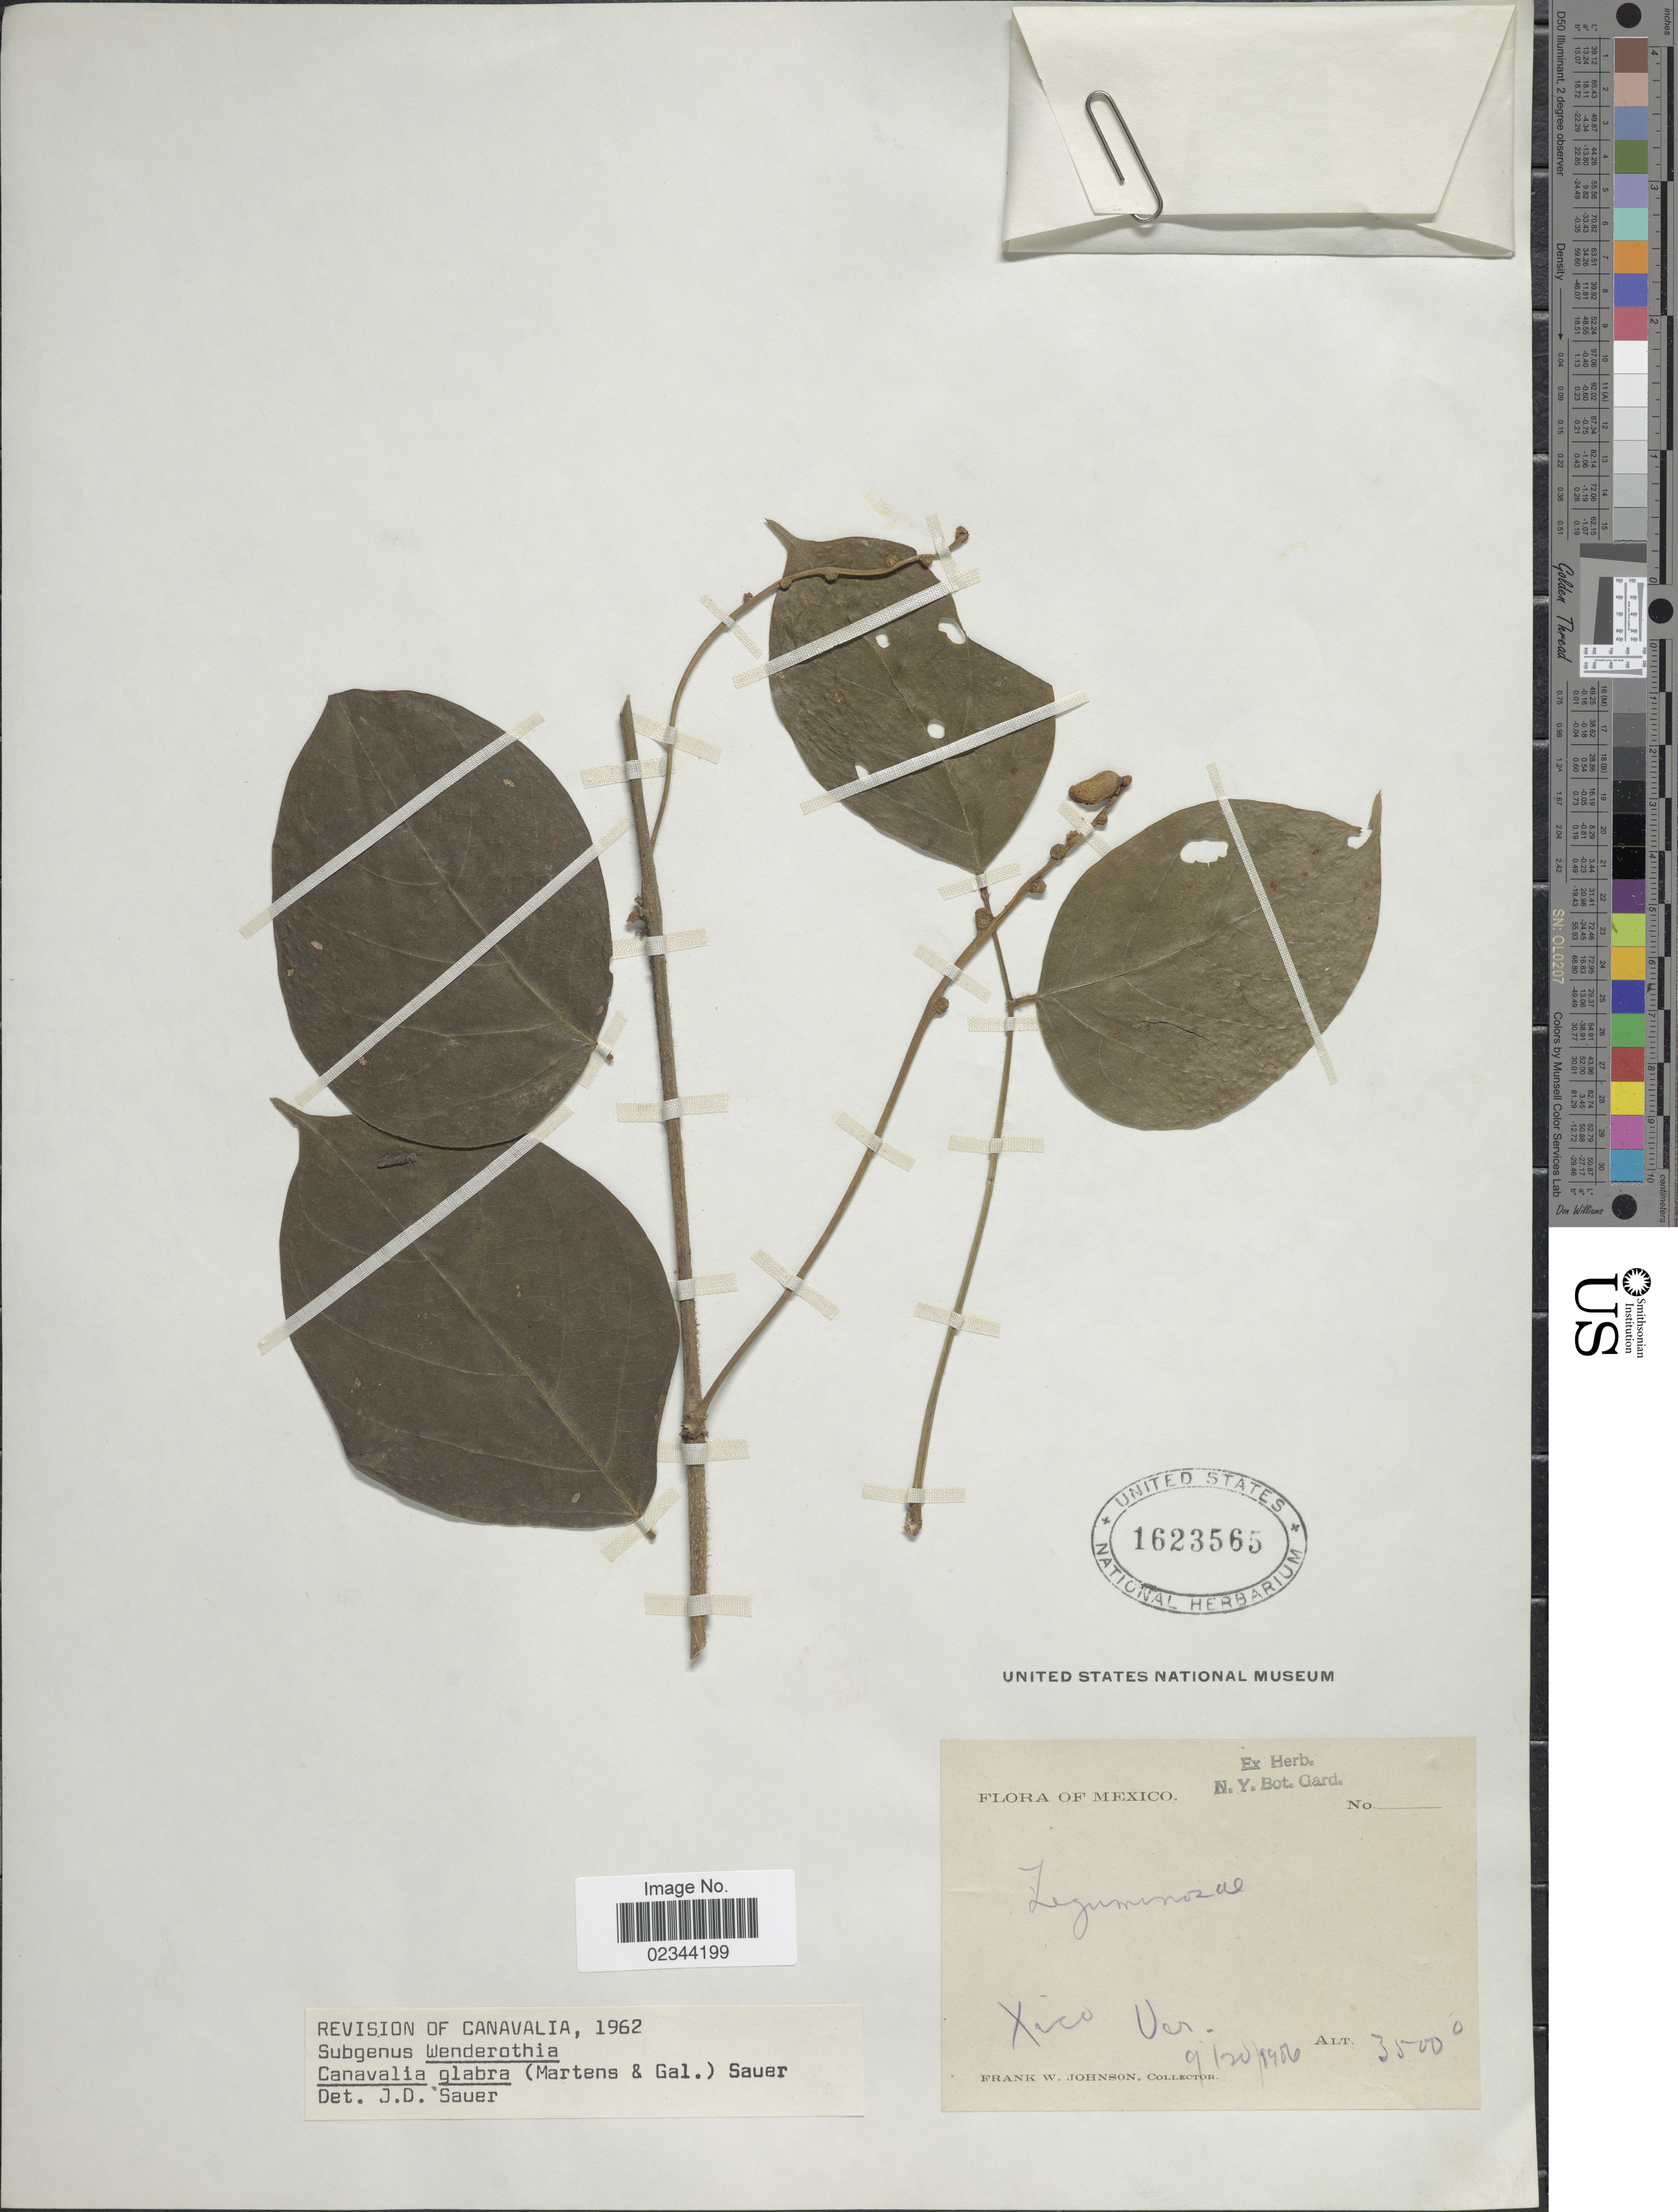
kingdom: Plantae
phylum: Tracheophyta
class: Magnoliopsida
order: Fabales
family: Fabaceae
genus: Canavalia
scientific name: Canavalia glabra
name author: (M. Martens & Galeotti) J.D. Sauer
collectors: F. W. Johnson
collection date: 1906-09-20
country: Mexico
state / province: Veracruz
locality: Xico, Ver.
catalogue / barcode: US 1623565